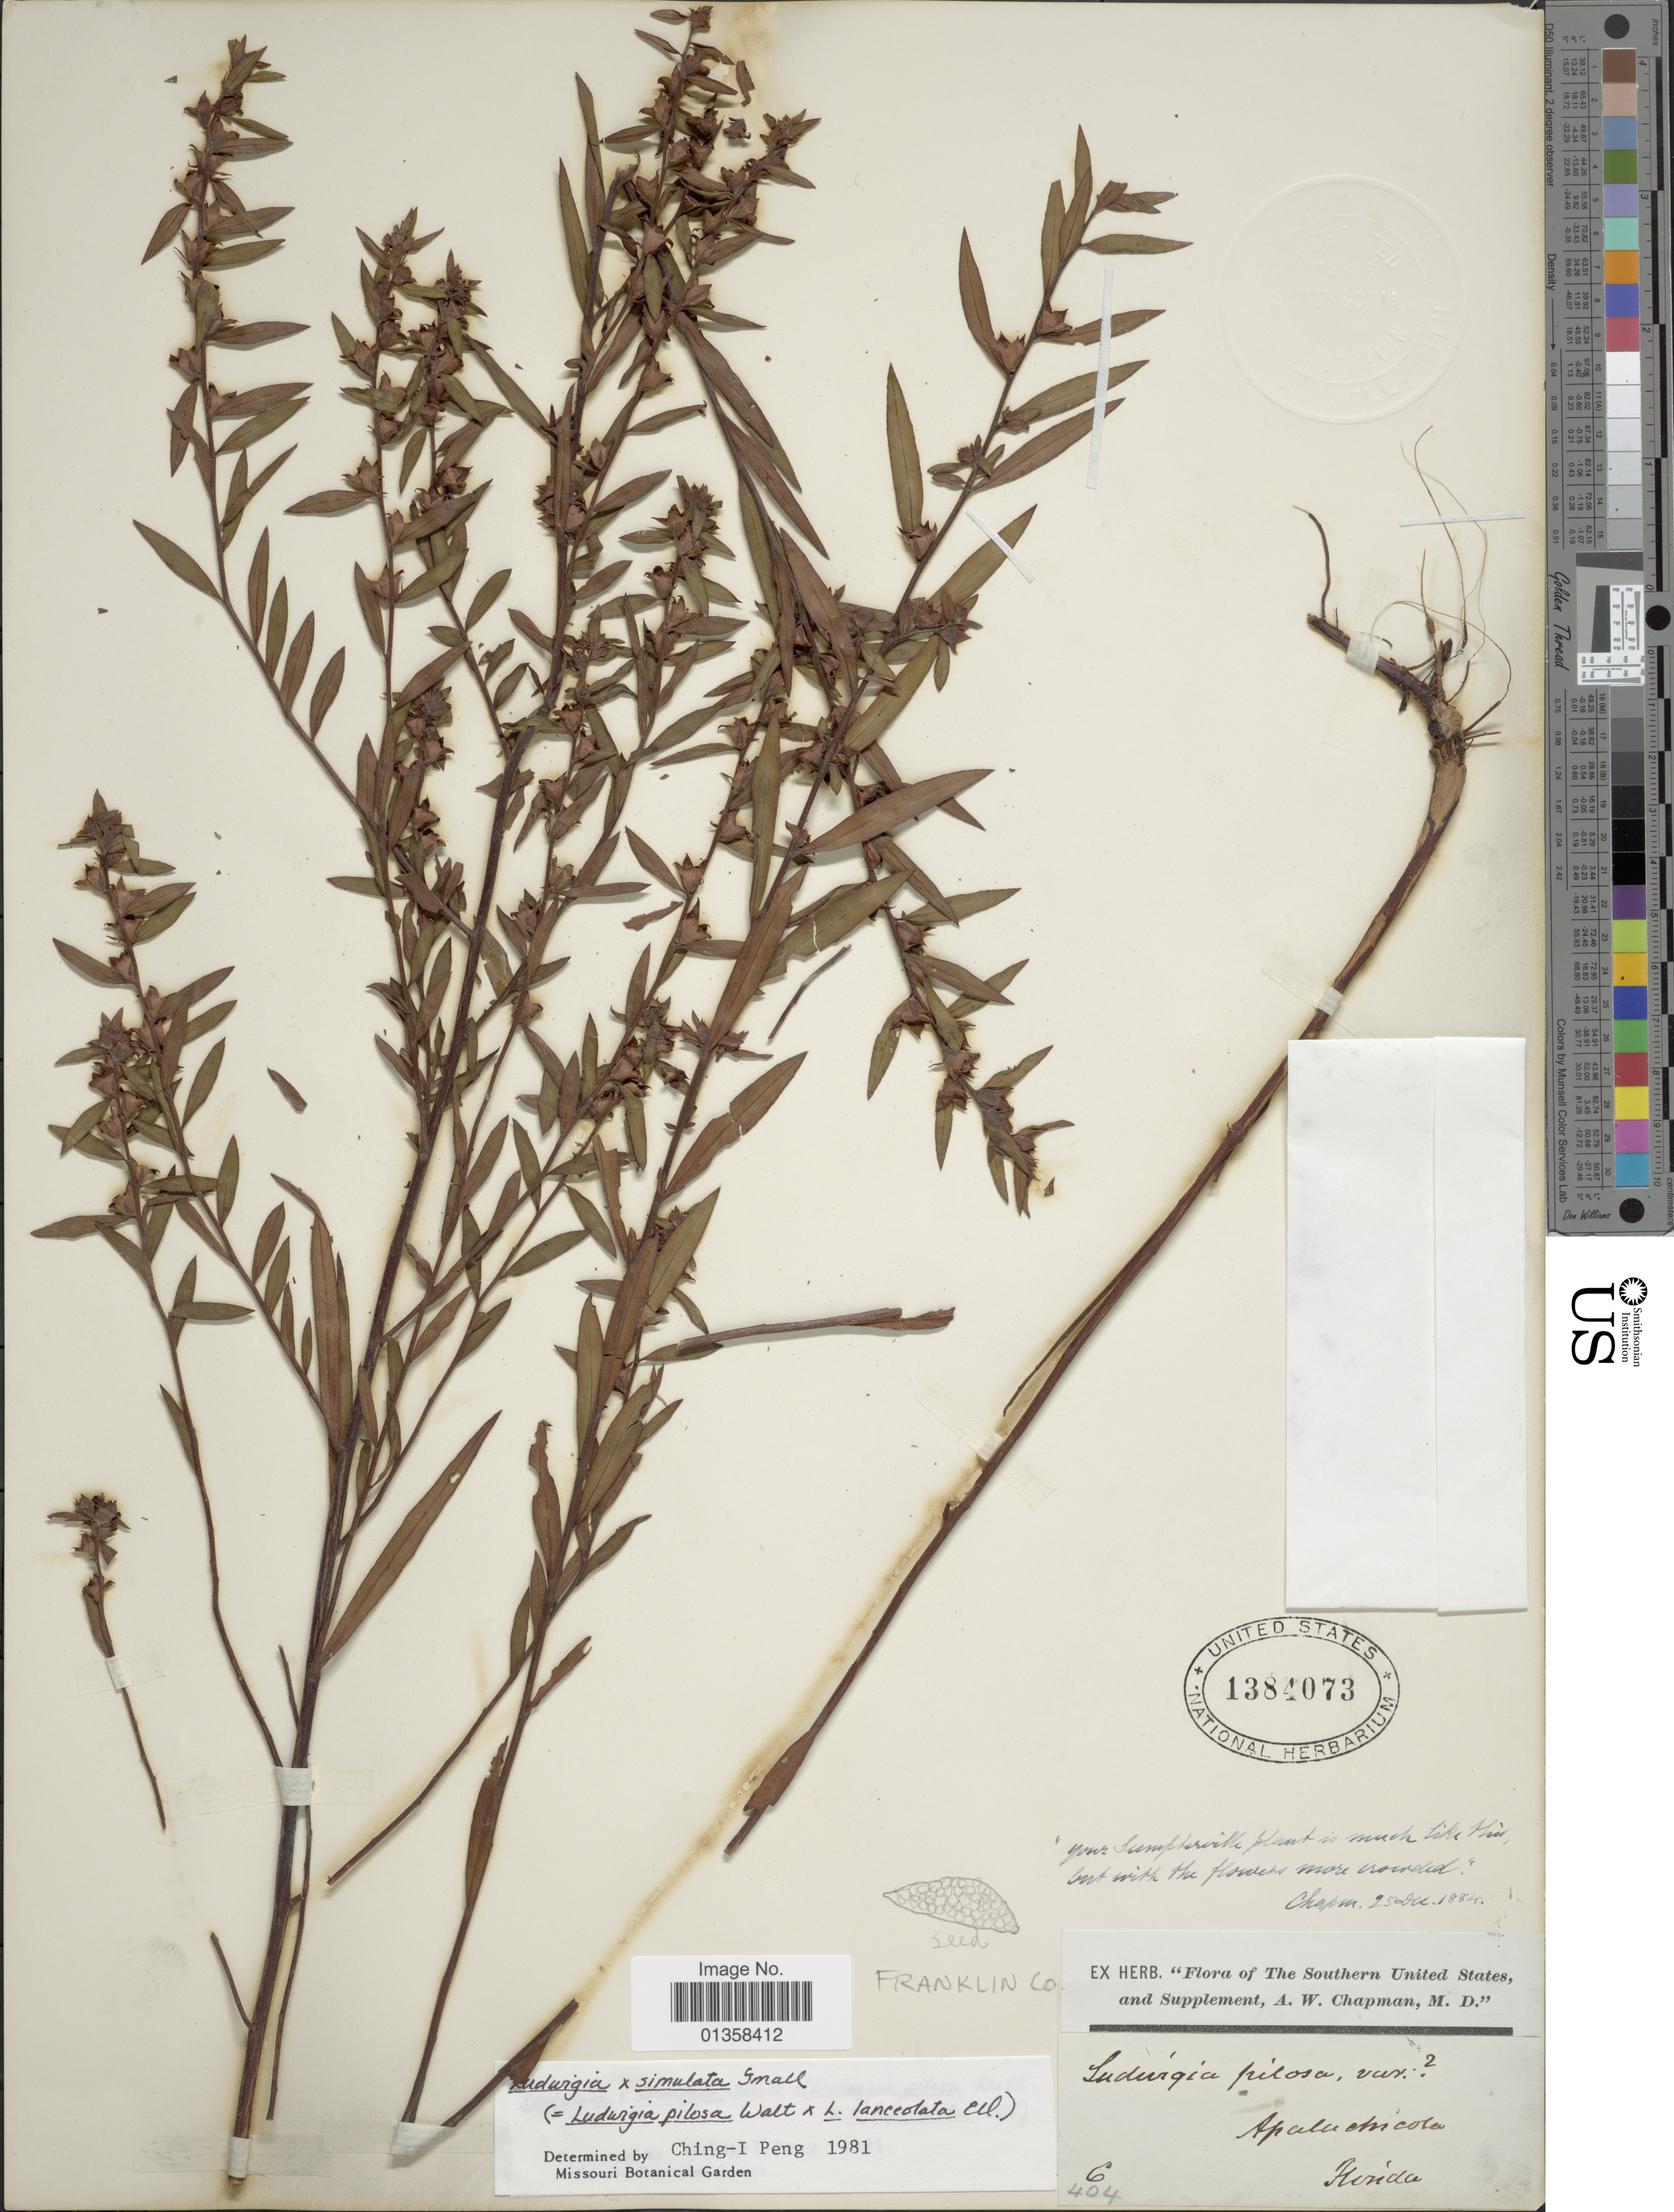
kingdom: Plantae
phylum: Tracheophyta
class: Magnoliopsida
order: Myrtales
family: Onagraceae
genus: Fuchsia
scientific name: Fuchsia splendens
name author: Zucc.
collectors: A. W. Chapman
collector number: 6*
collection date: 1884-12-25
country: United States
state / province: Florida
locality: Apalachicola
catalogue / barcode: US 1384073